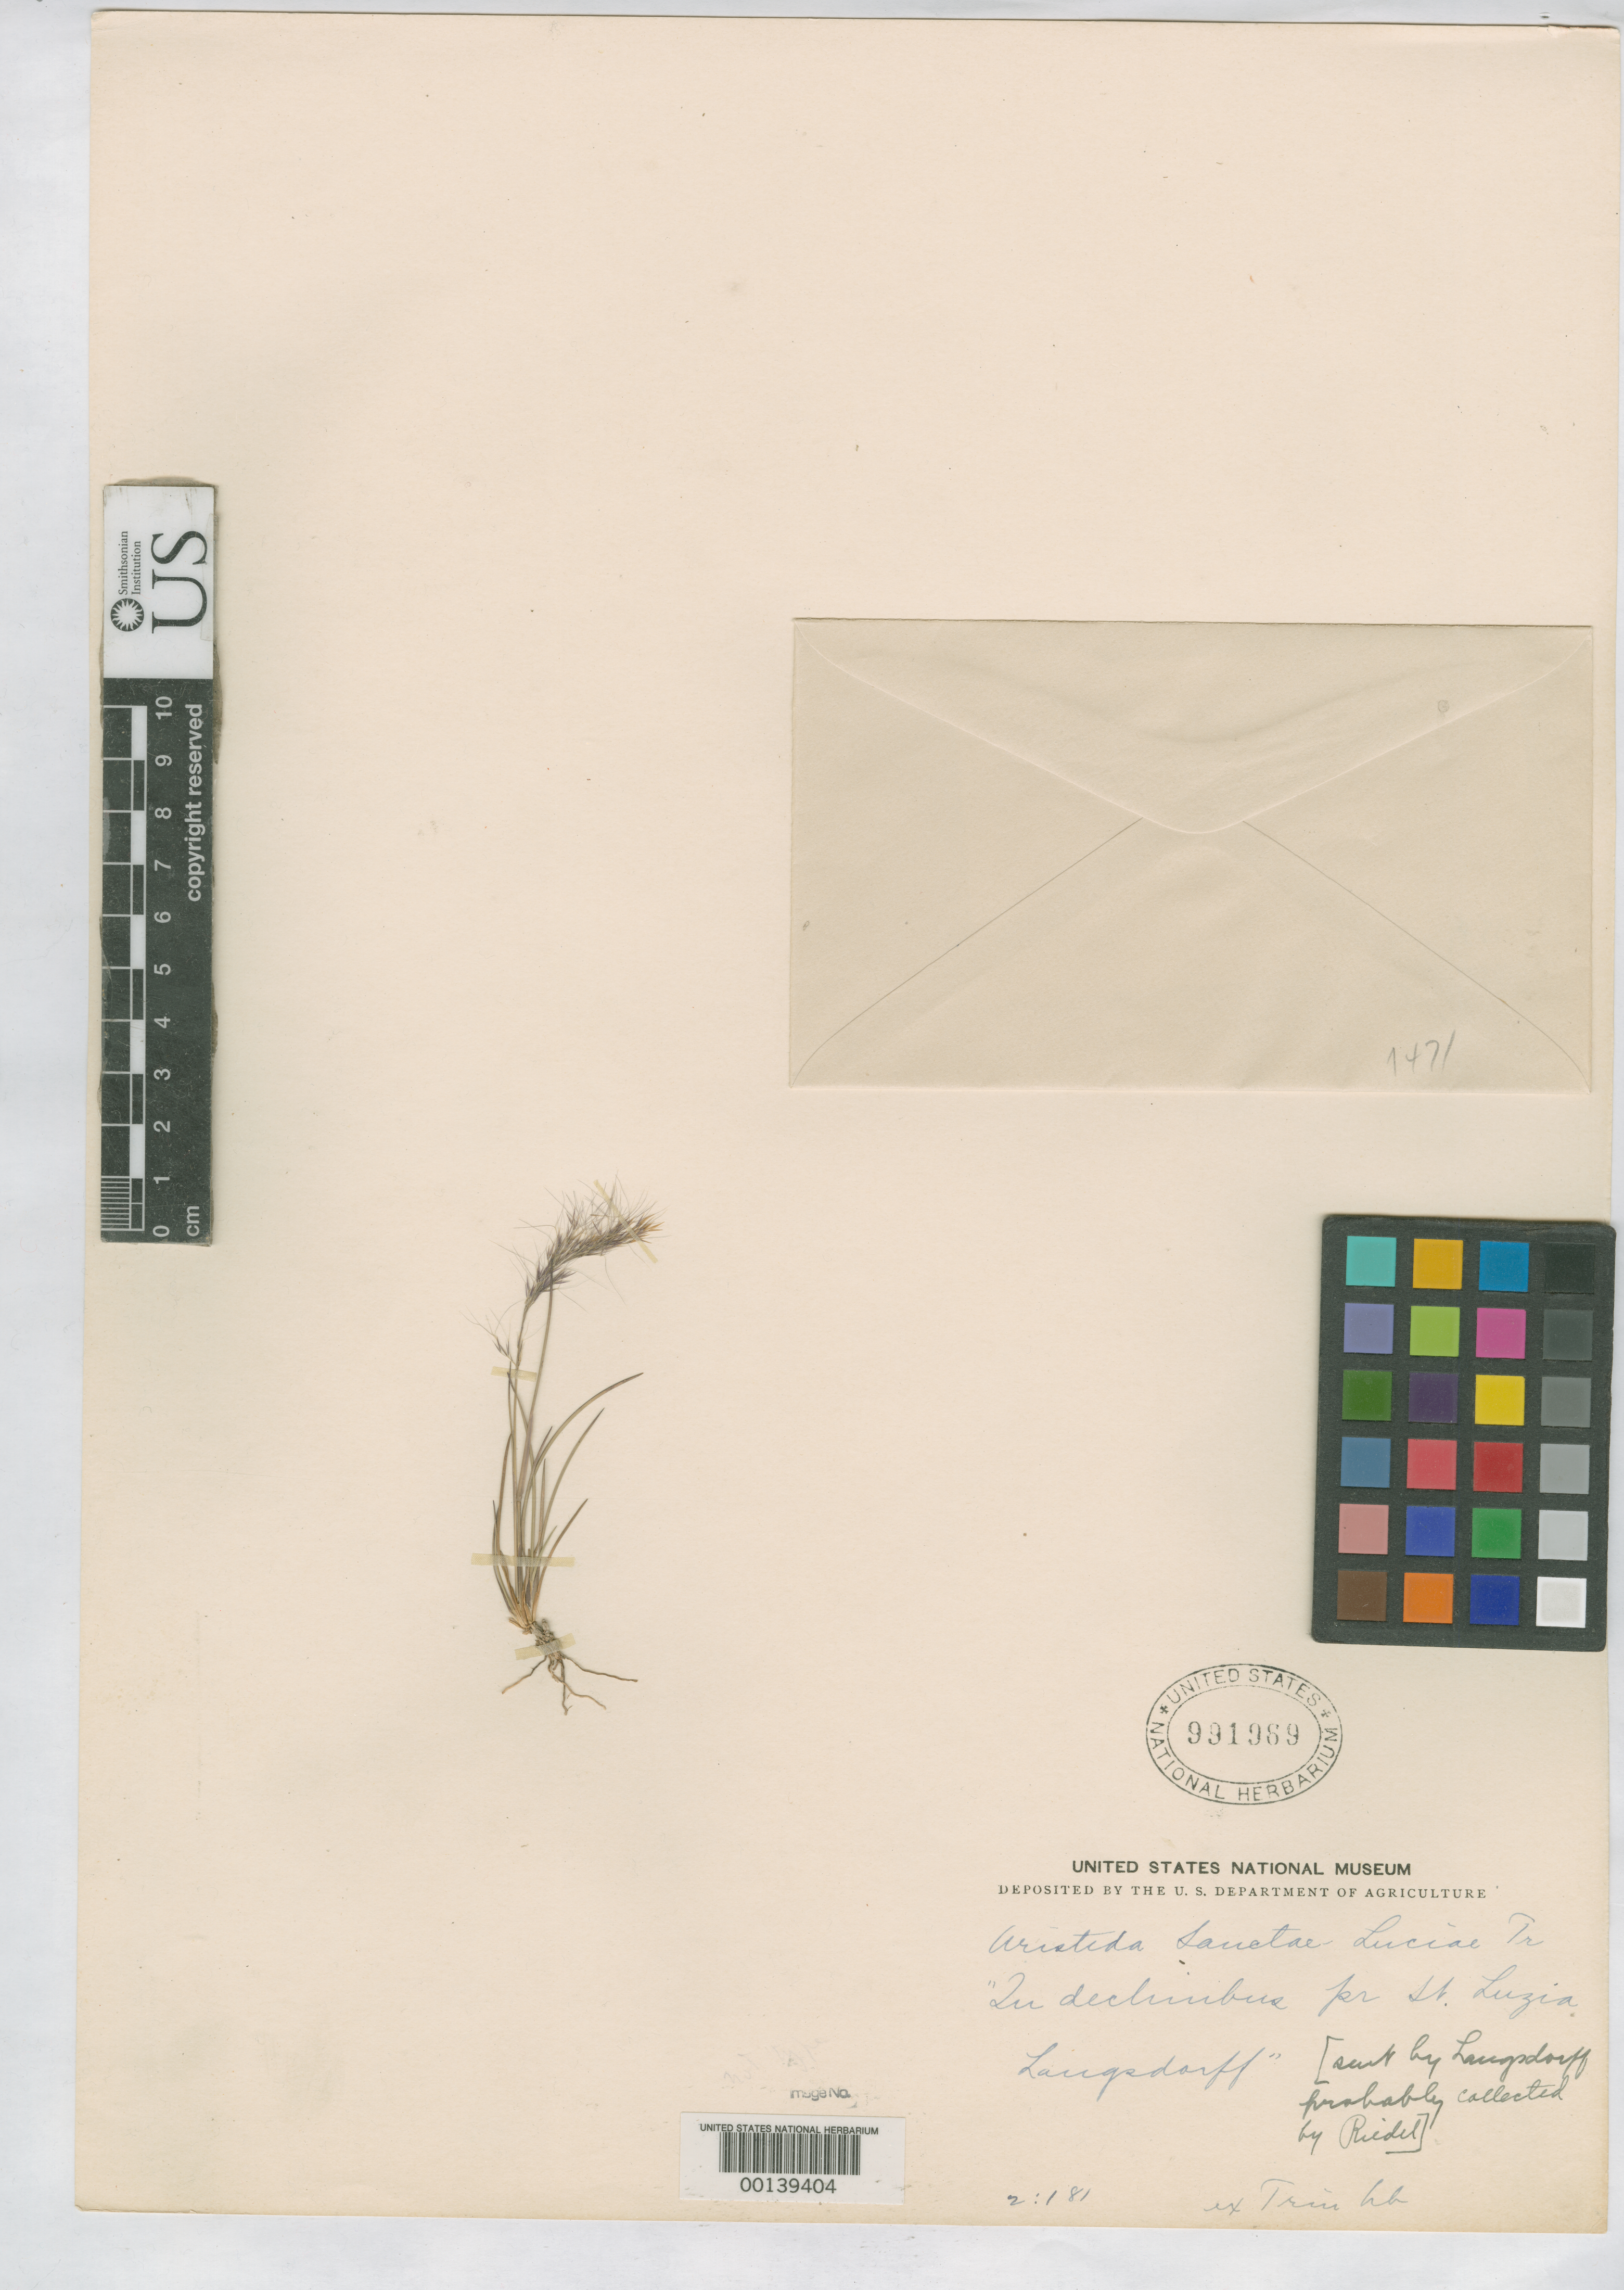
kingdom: Plantae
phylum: Tracheophyta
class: Liliopsida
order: Poales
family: Poaceae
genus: Aristida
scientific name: Aristida sanctae-luciae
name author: Trin.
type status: Isotype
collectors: G. H. von Langsdorff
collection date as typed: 1826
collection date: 1826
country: Brazil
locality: Near Santa Luzia.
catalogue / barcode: US 991969